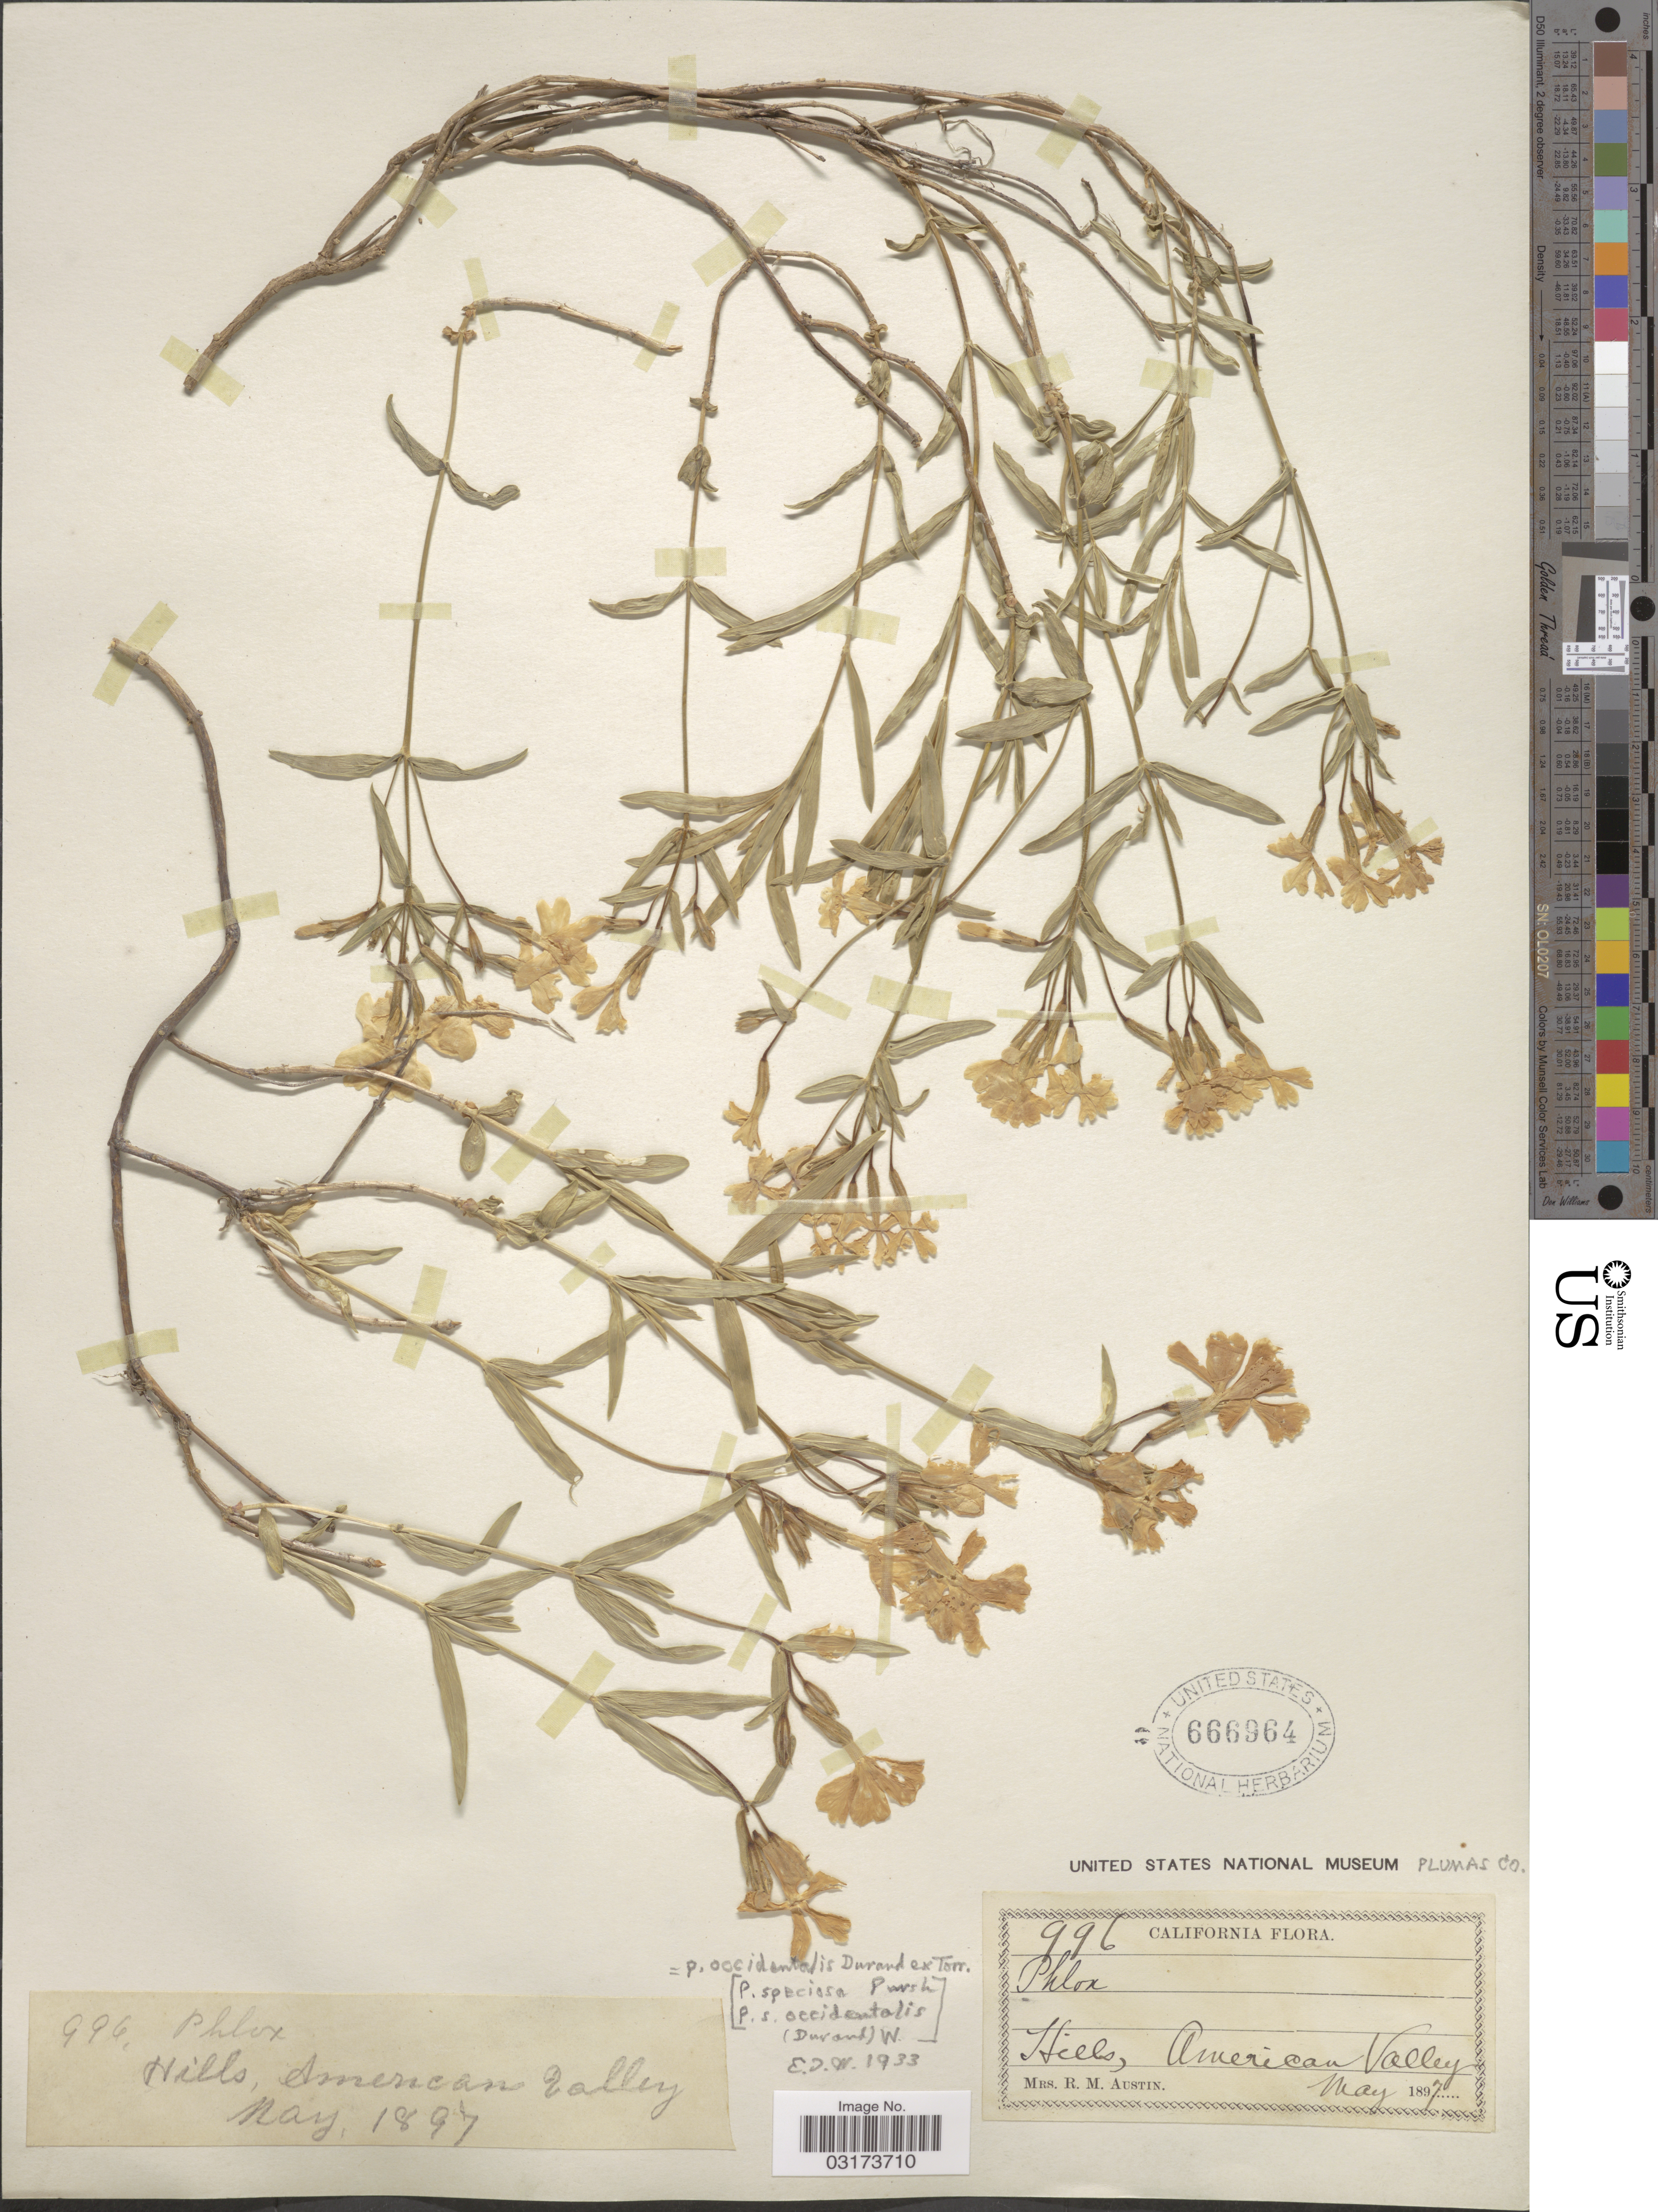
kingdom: Plantae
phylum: Tracheophyta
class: Magnoliopsida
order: Ericales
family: Polemoniaceae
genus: Phlox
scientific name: Phlox speciosa subsp. occidentalis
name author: (Durand ex Torr.) Wherry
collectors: R. Austin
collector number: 996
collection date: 1897-05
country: United States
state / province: California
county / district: Plumas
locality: Hills, American Valley. Plumas Co.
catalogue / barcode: US 666964